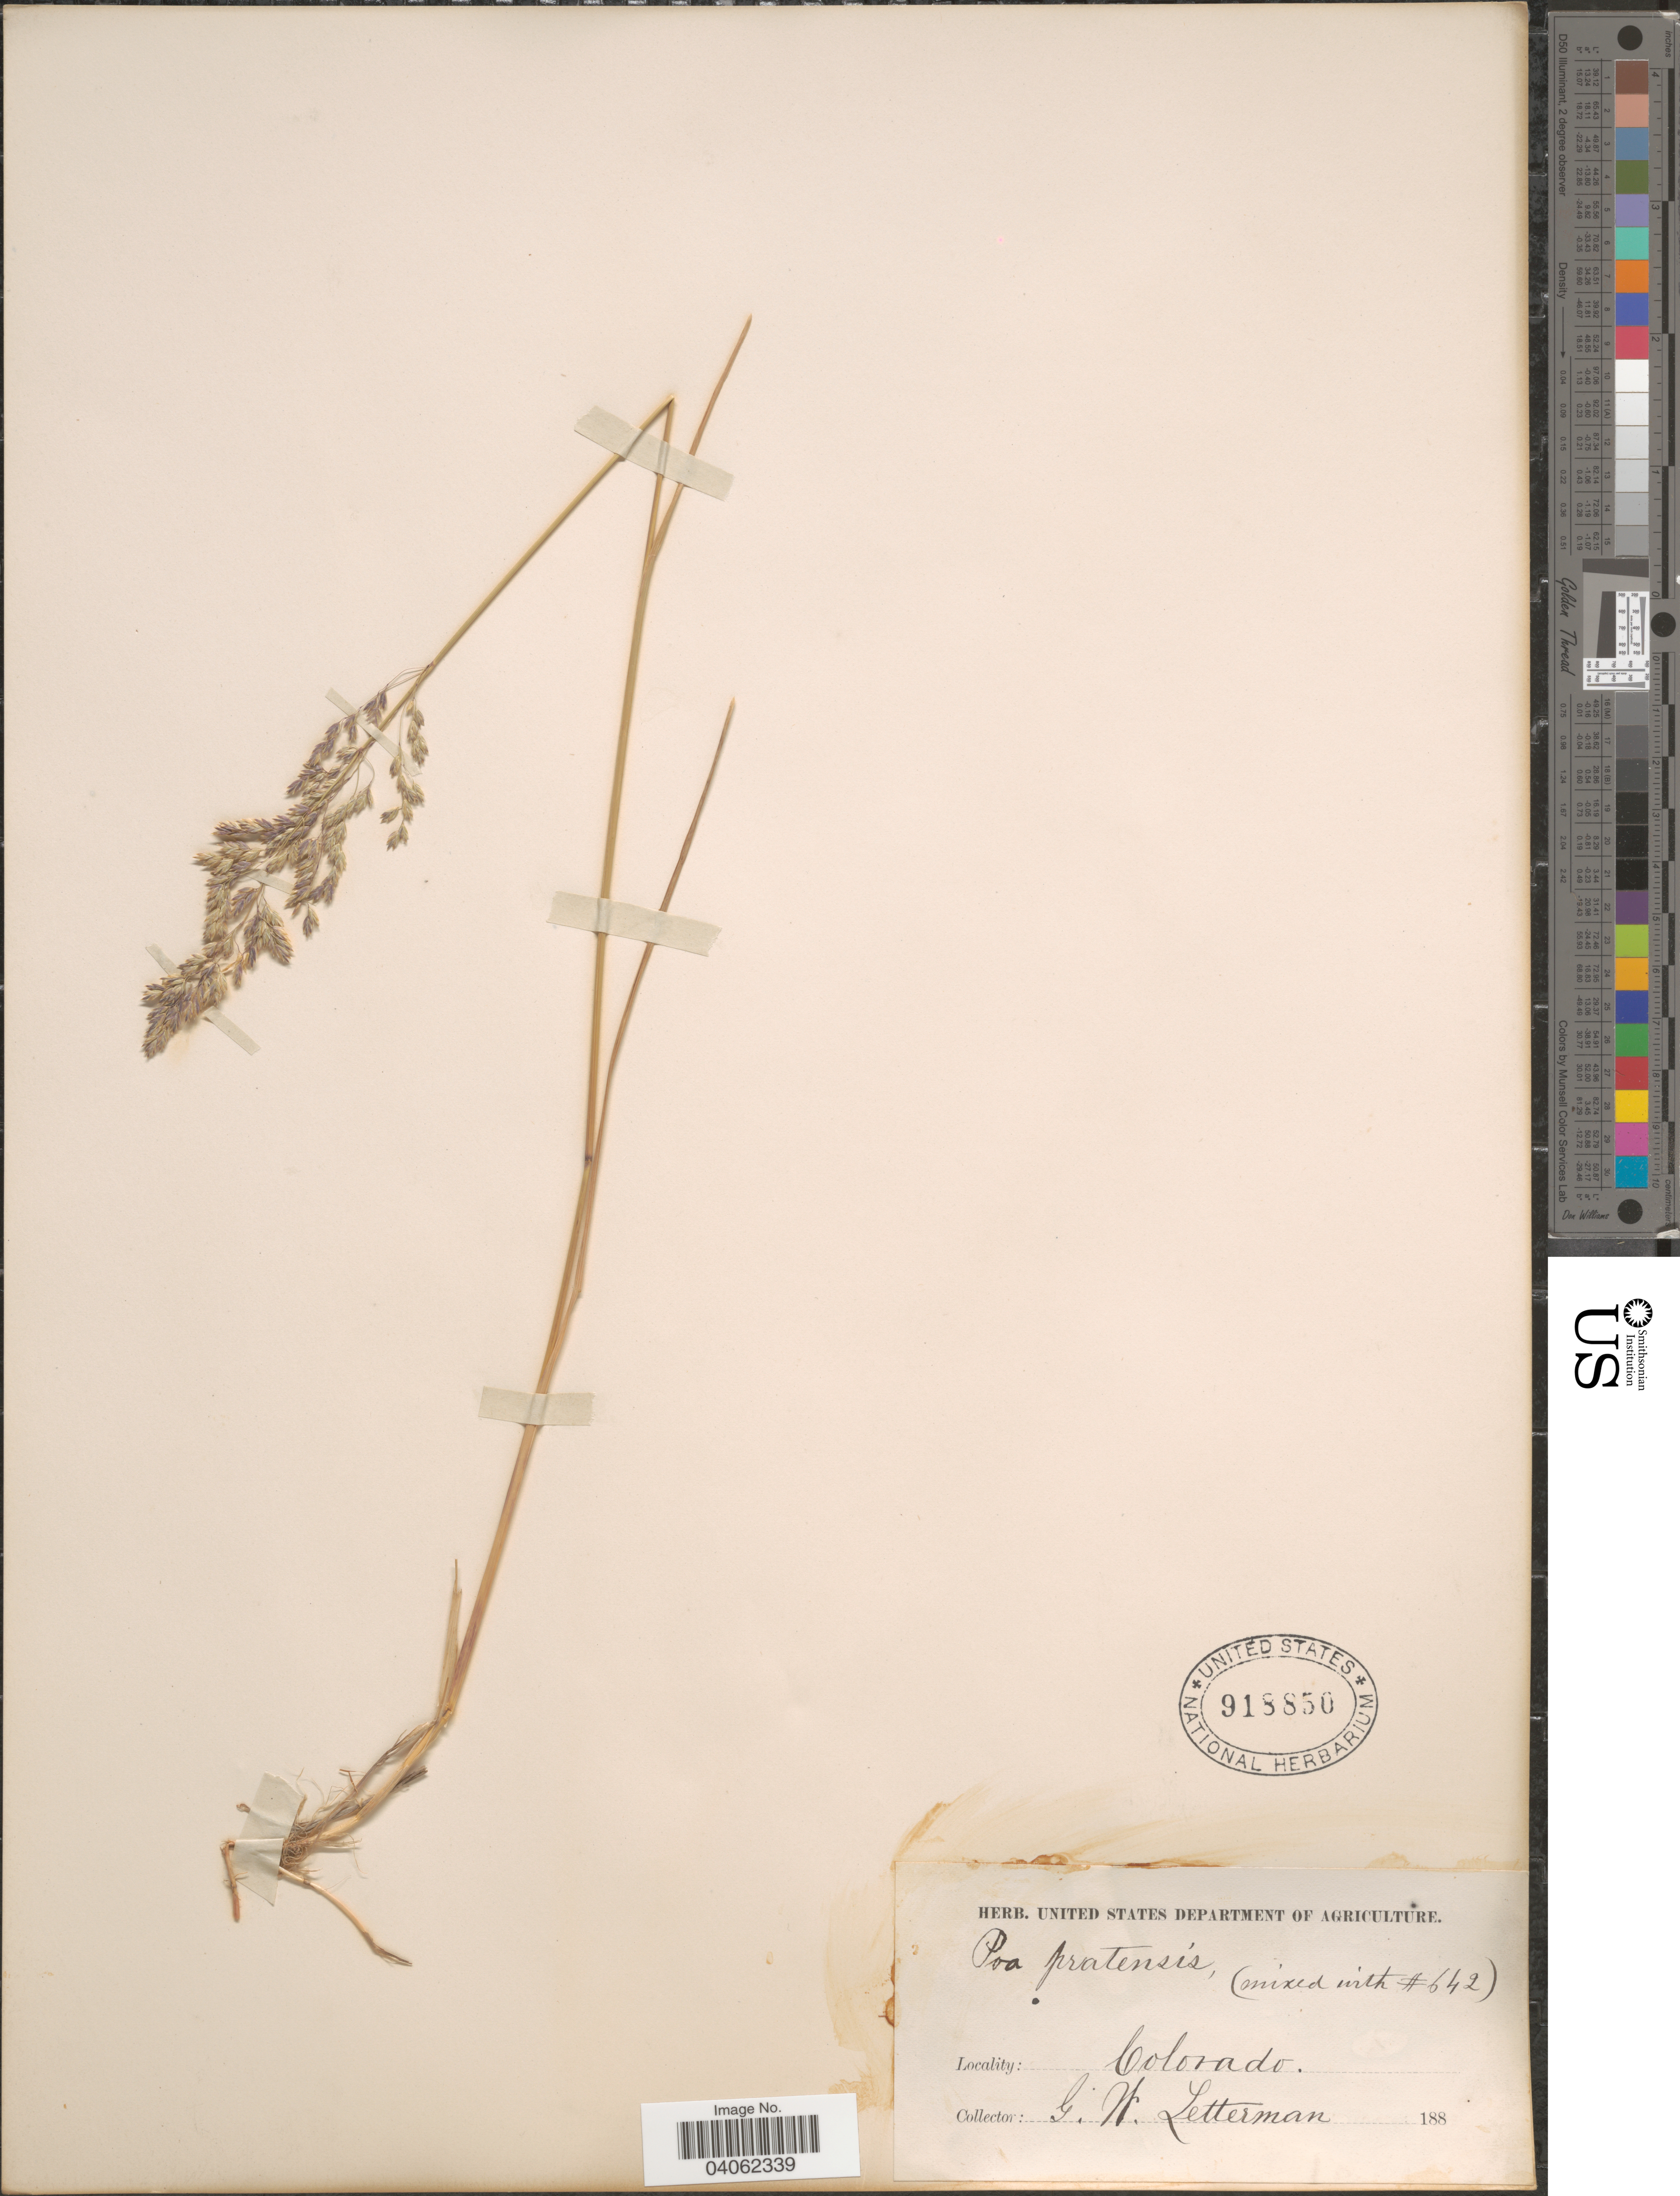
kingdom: Plantae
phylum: Tracheophyta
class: Liliopsida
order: Poales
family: Poaceae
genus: Poa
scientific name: Poa pratensis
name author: L.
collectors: G. W. Letterman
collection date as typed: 188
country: United States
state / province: Colorado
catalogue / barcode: US 918850